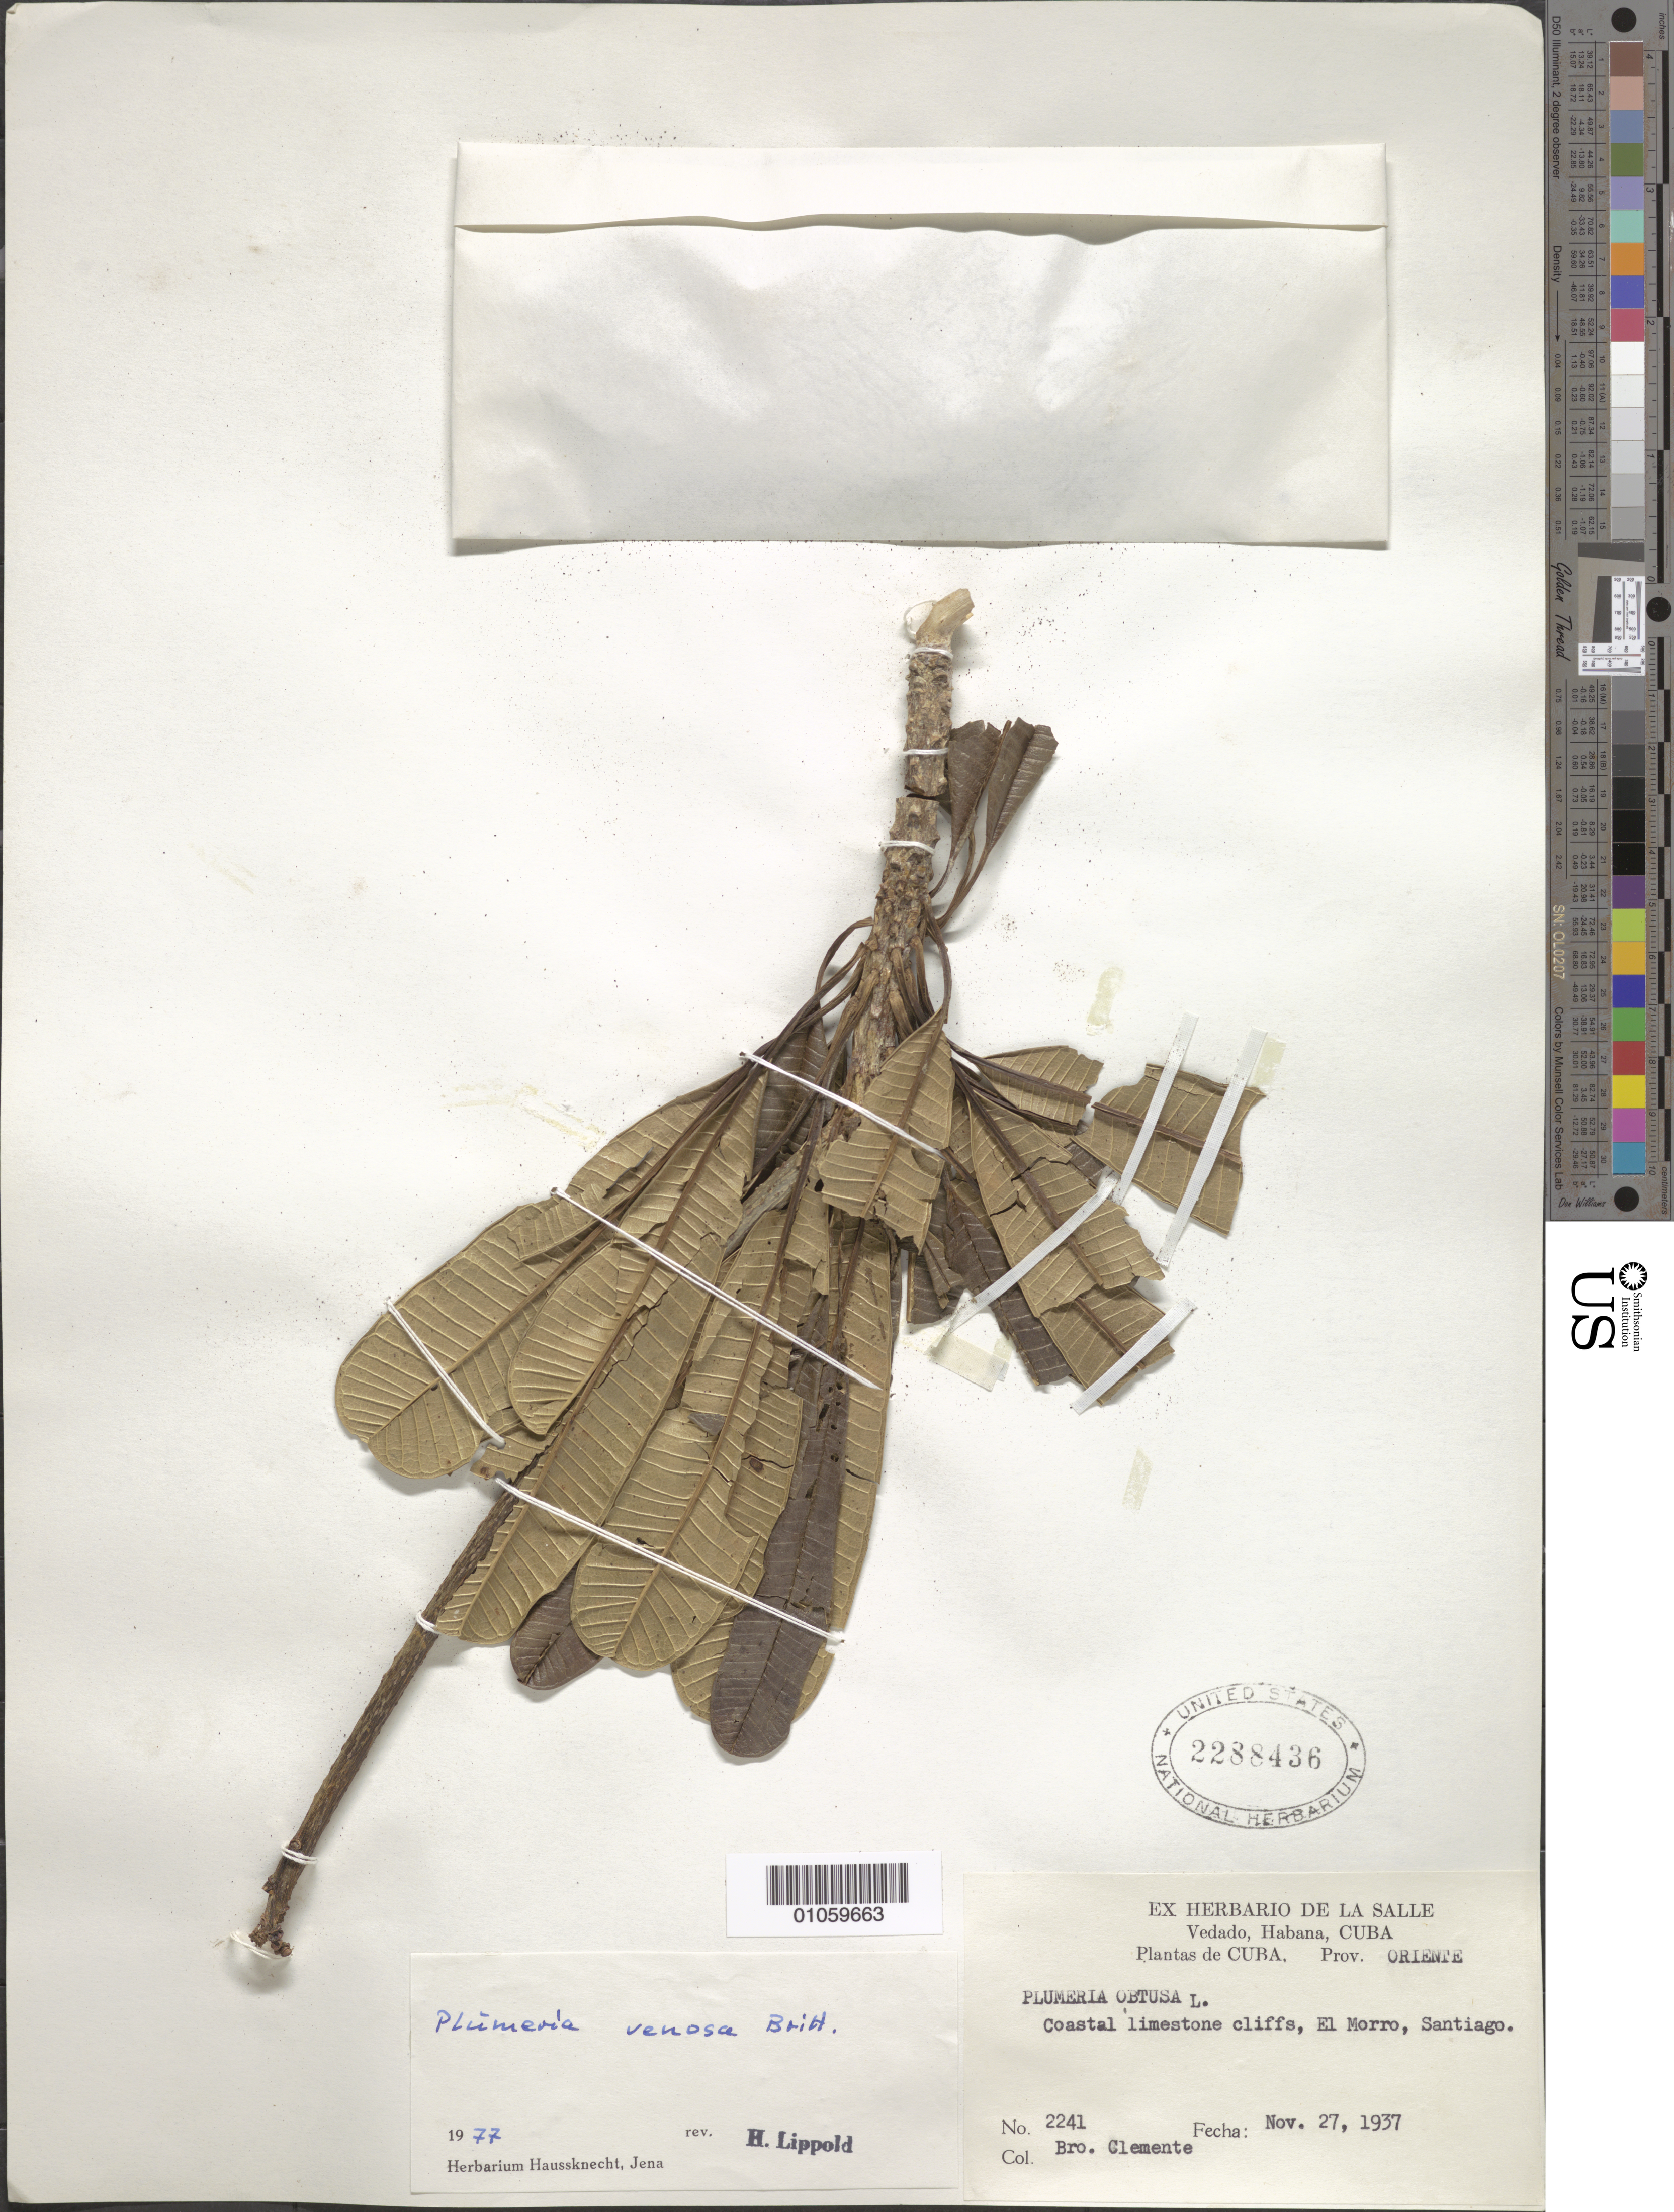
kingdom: Plantae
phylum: Tracheophyta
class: Magnoliopsida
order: Gentianales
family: Apocynaceae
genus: Plumeria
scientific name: Plumeria venosa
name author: Britton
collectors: Bro. Clemente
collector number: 2241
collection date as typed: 27 Nov 1937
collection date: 1937-11-27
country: Cuba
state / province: Santiago de Cuba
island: Cuba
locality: El Morro Santiago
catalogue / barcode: US 2288436